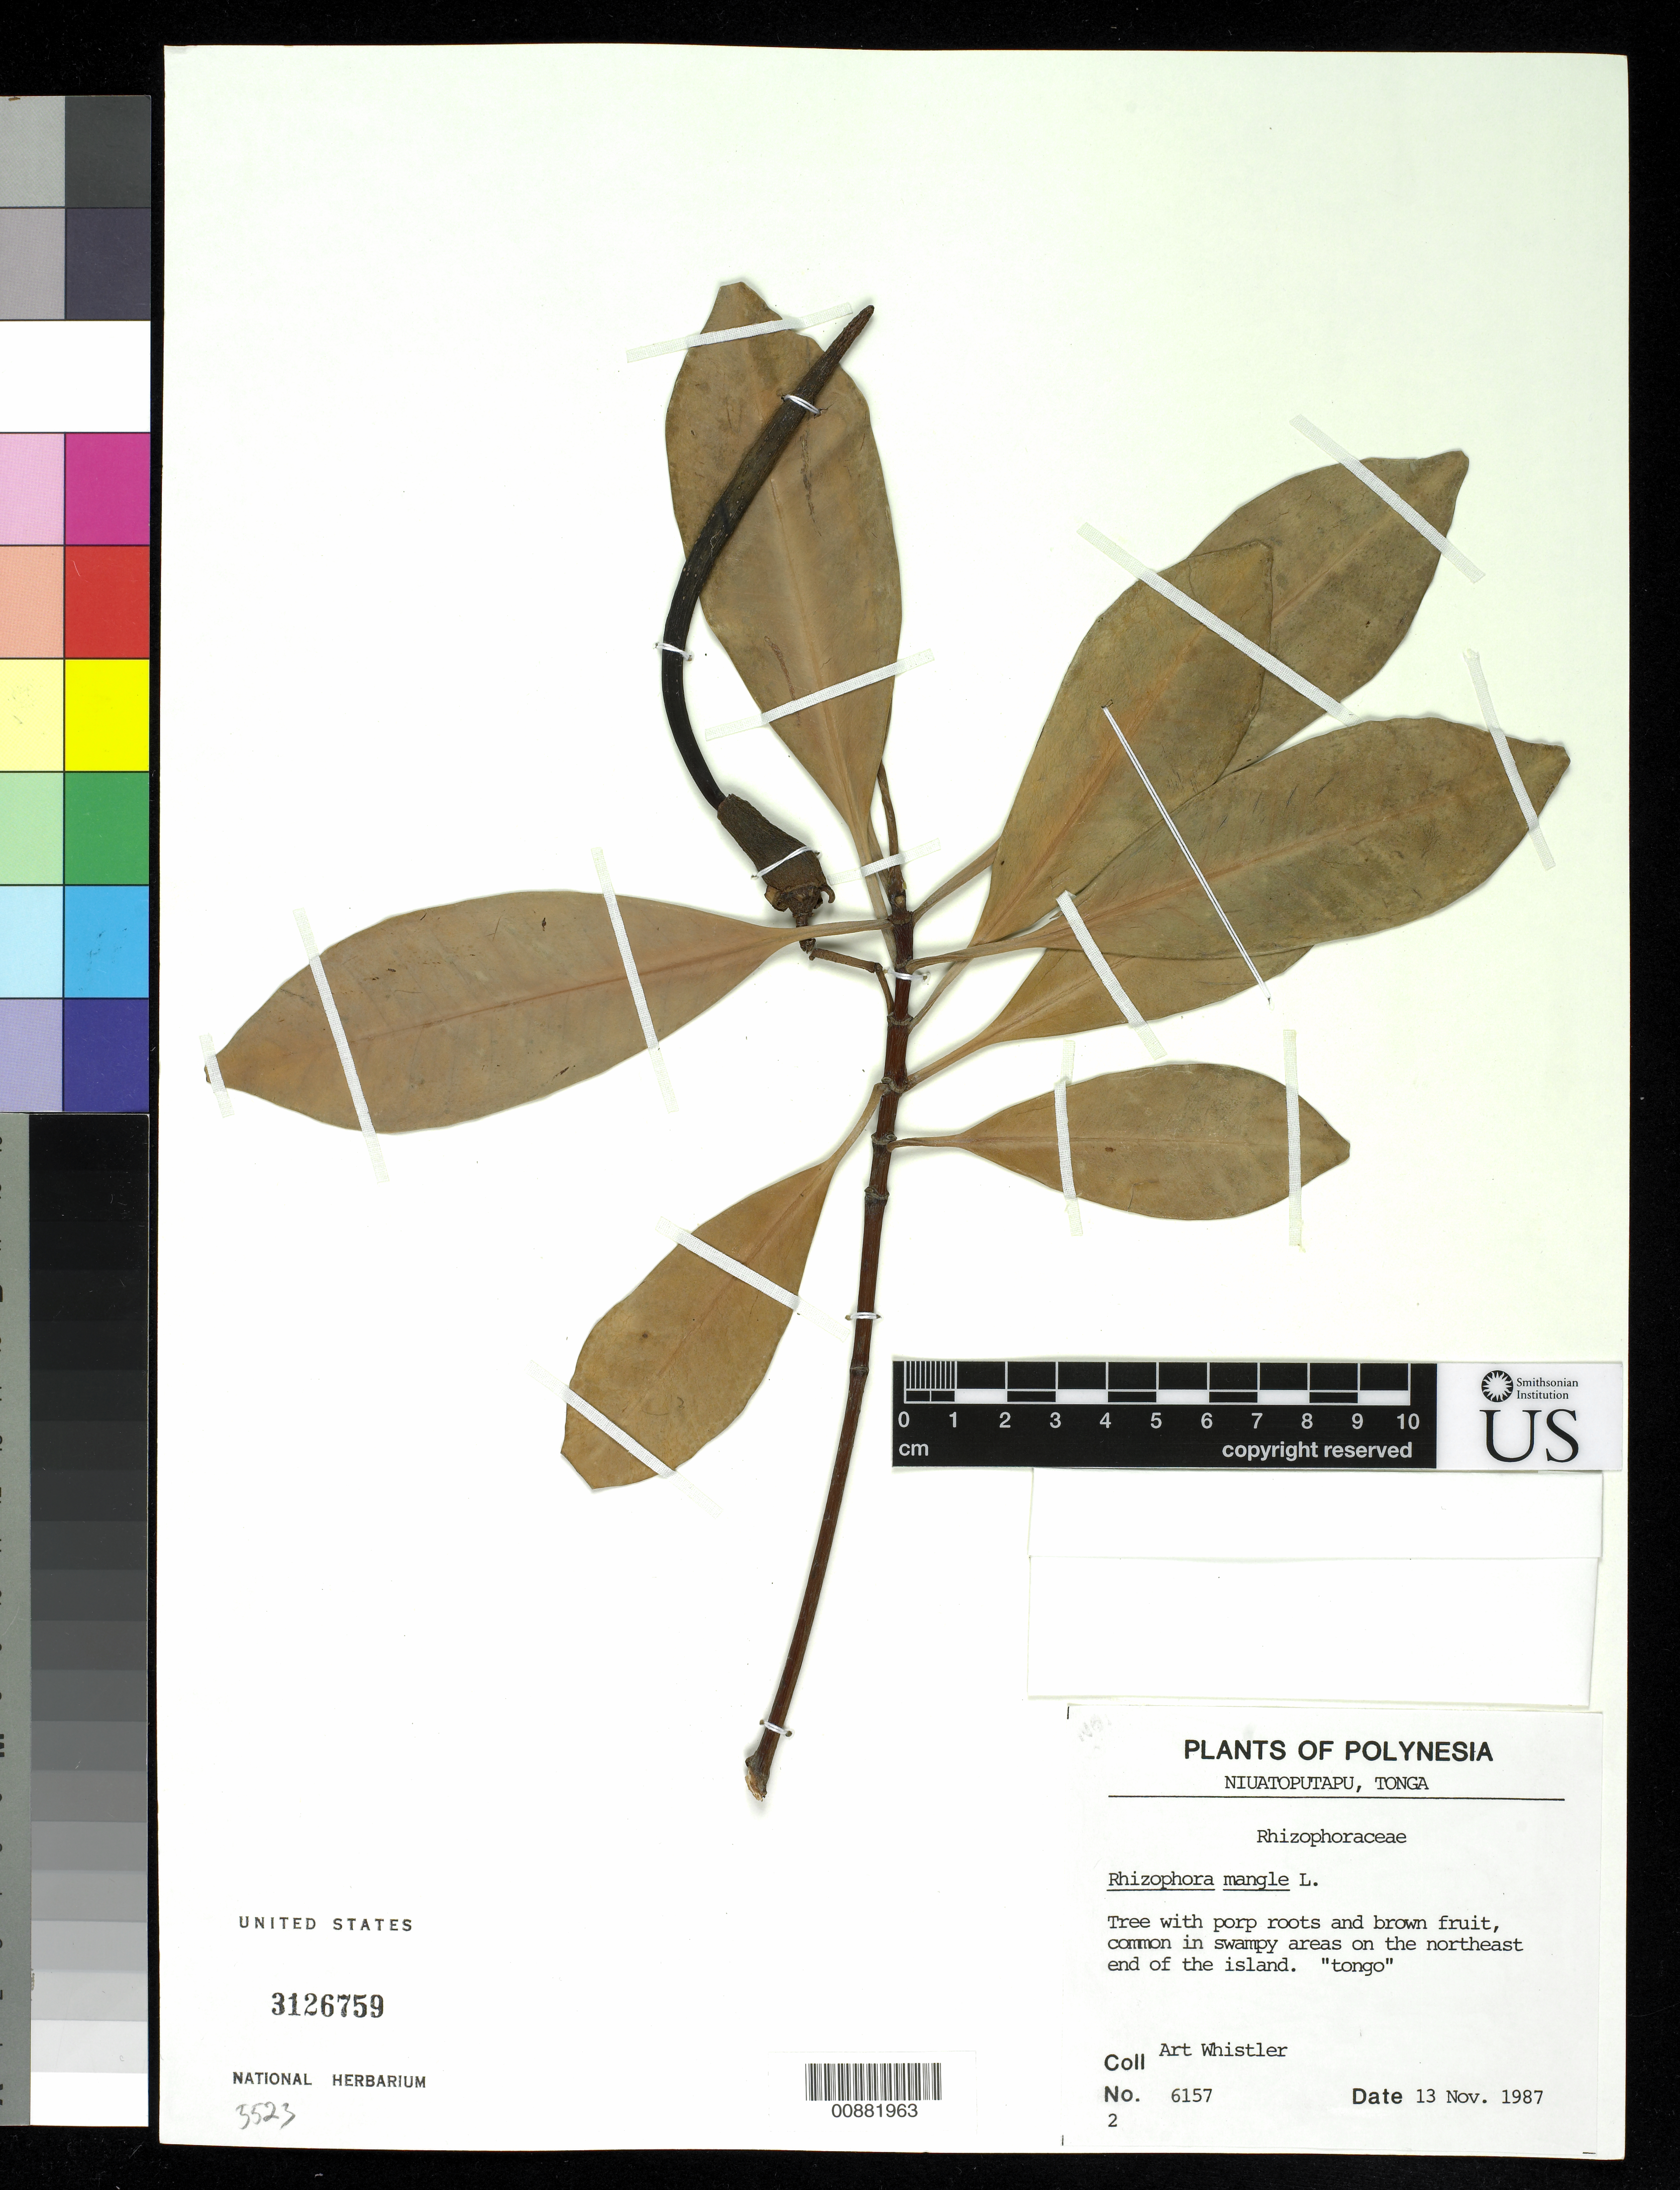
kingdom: Plantae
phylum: Tracheophyta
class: Magnoliopsida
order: Malpighiales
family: Rhizophoraceae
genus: Rhizophora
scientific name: Rhizophora mangle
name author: L.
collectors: A. Whistler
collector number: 6157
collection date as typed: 13 Nov 1987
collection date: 1987-11-13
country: Tonga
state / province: Tonga Outliers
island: Niuatoputapu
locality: NE end of the island.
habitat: common in swampy areas on the northeast end of the island.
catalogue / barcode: US 3126759